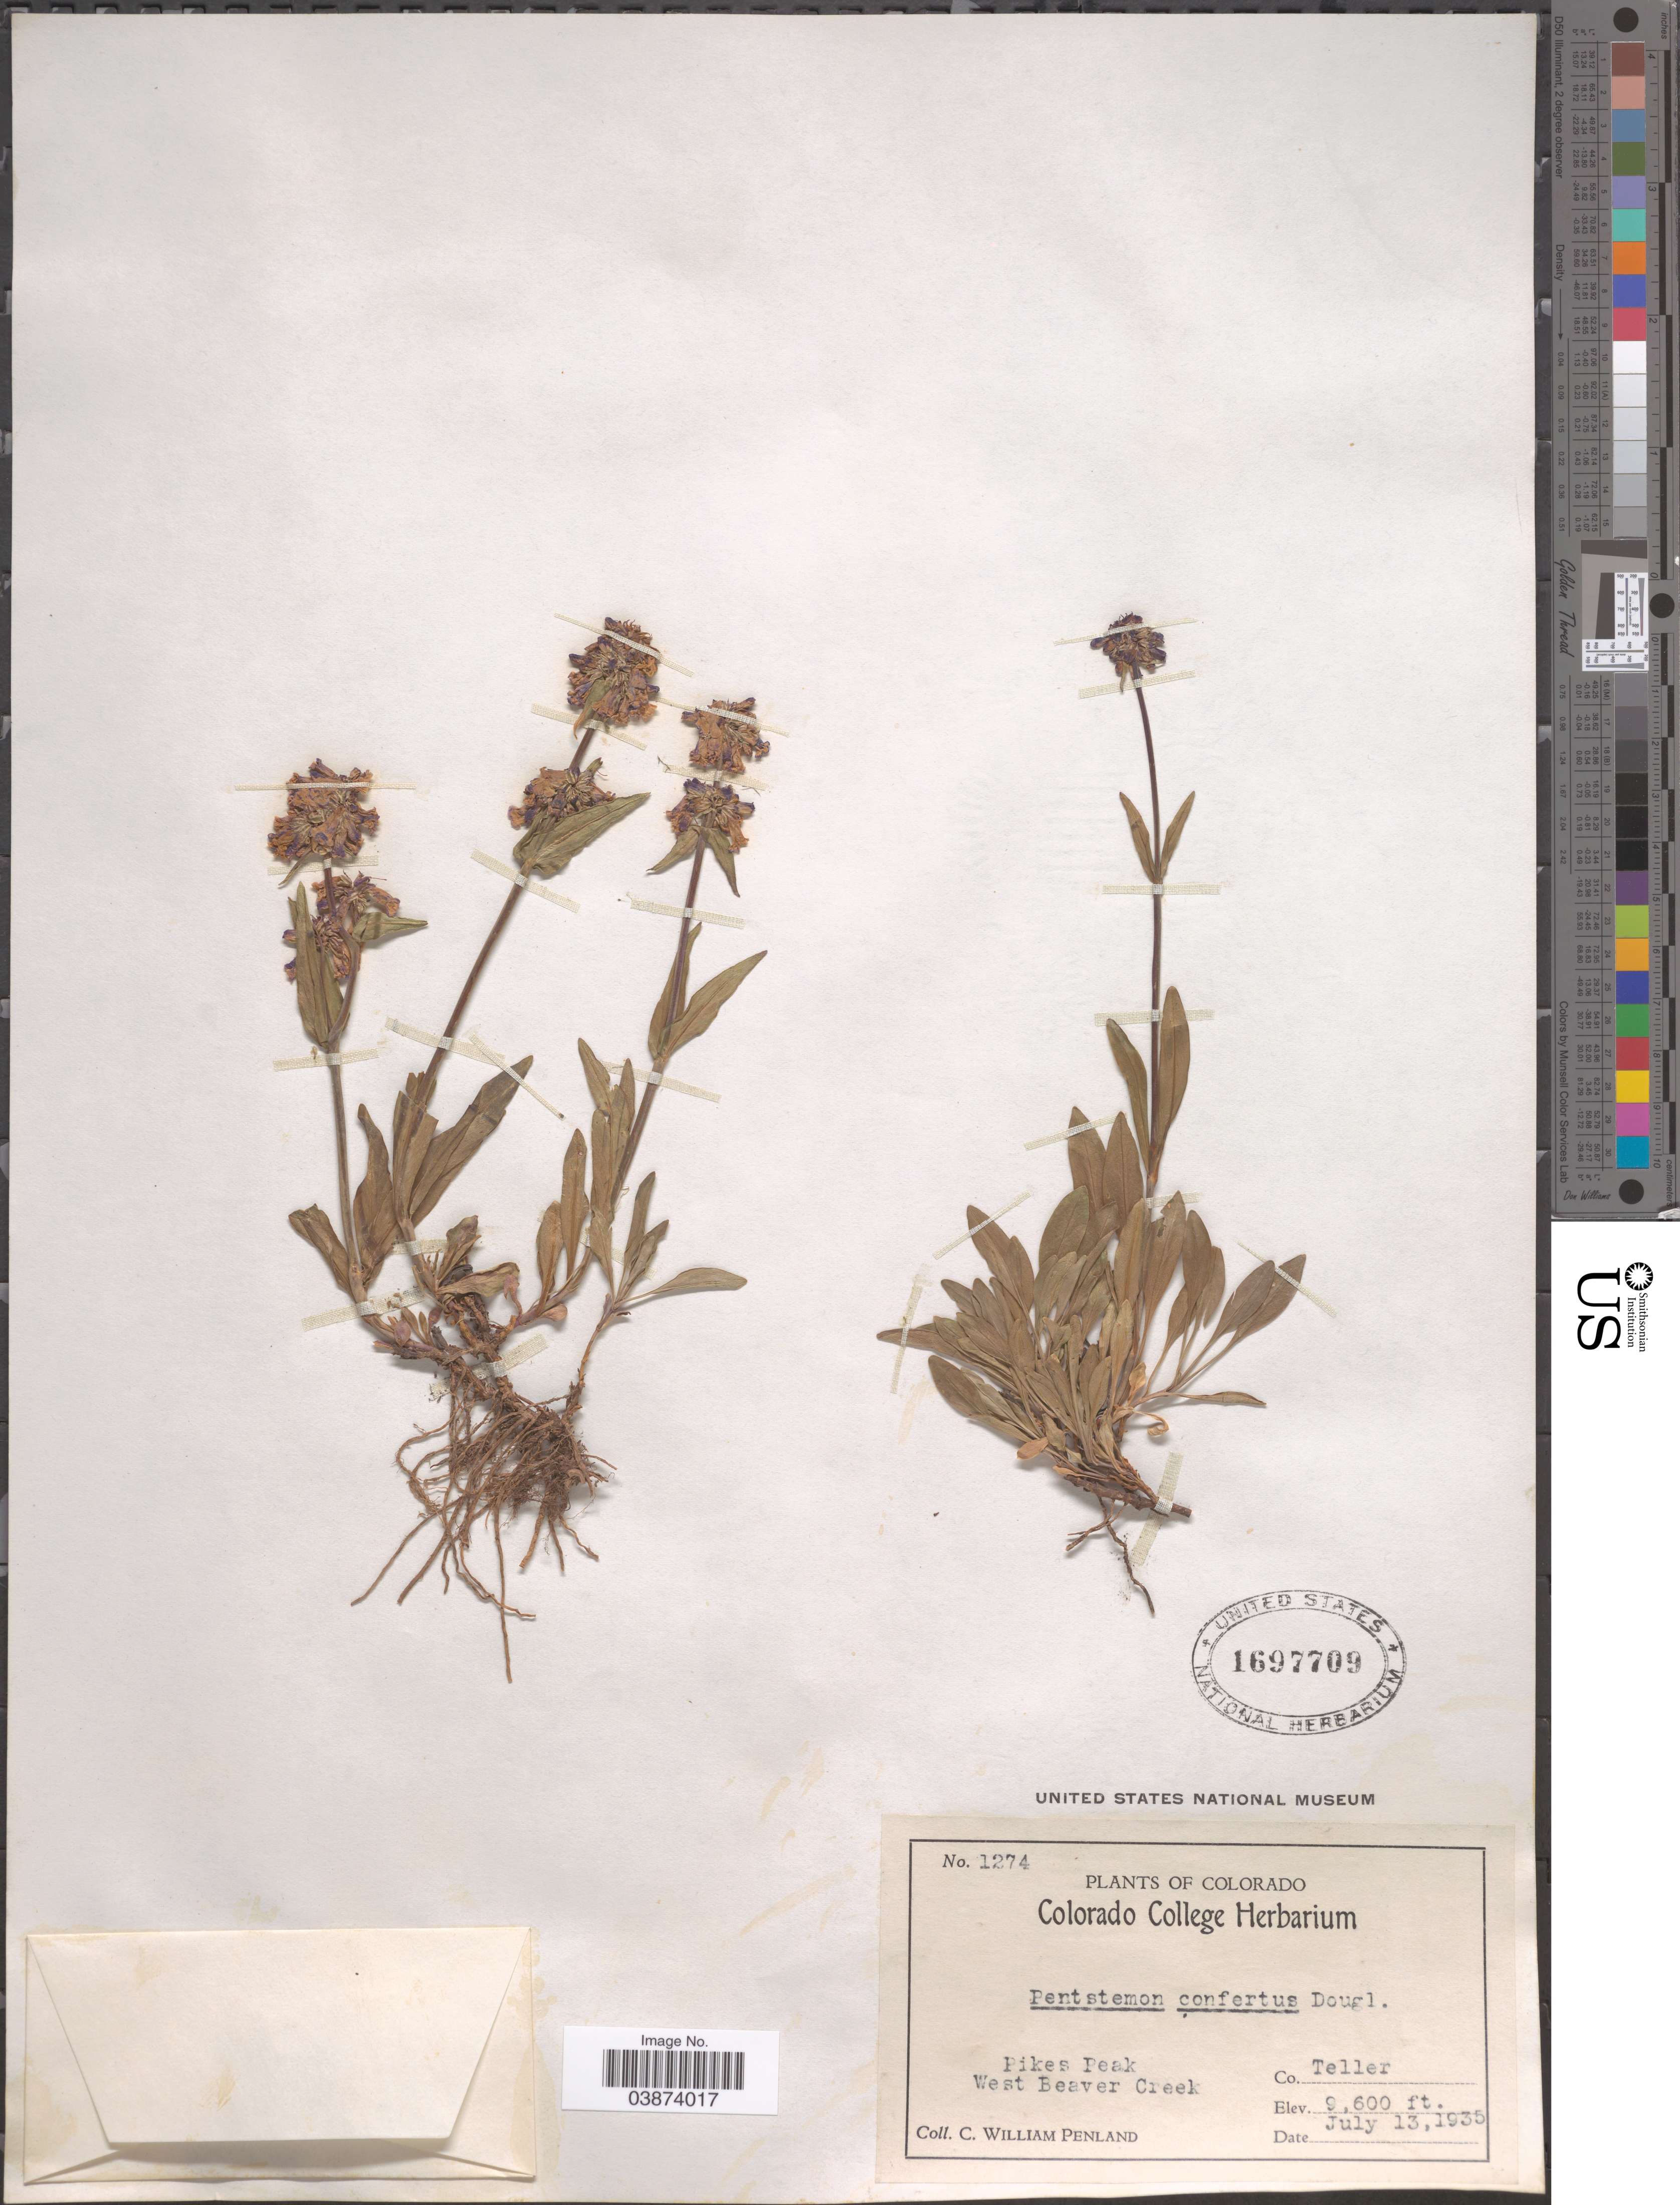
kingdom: Plantae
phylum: Tracheophyta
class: Magnoliopsida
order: Lamiales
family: Plantaginaceae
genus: Penstemon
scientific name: Penstemon confertus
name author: Douglas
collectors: C. W. Penland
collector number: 1274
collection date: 1935-07-13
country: United States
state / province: Colorado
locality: Pikes Peak, West Beaver CReek. Co. Teller.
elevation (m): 2926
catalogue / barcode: US 1697709